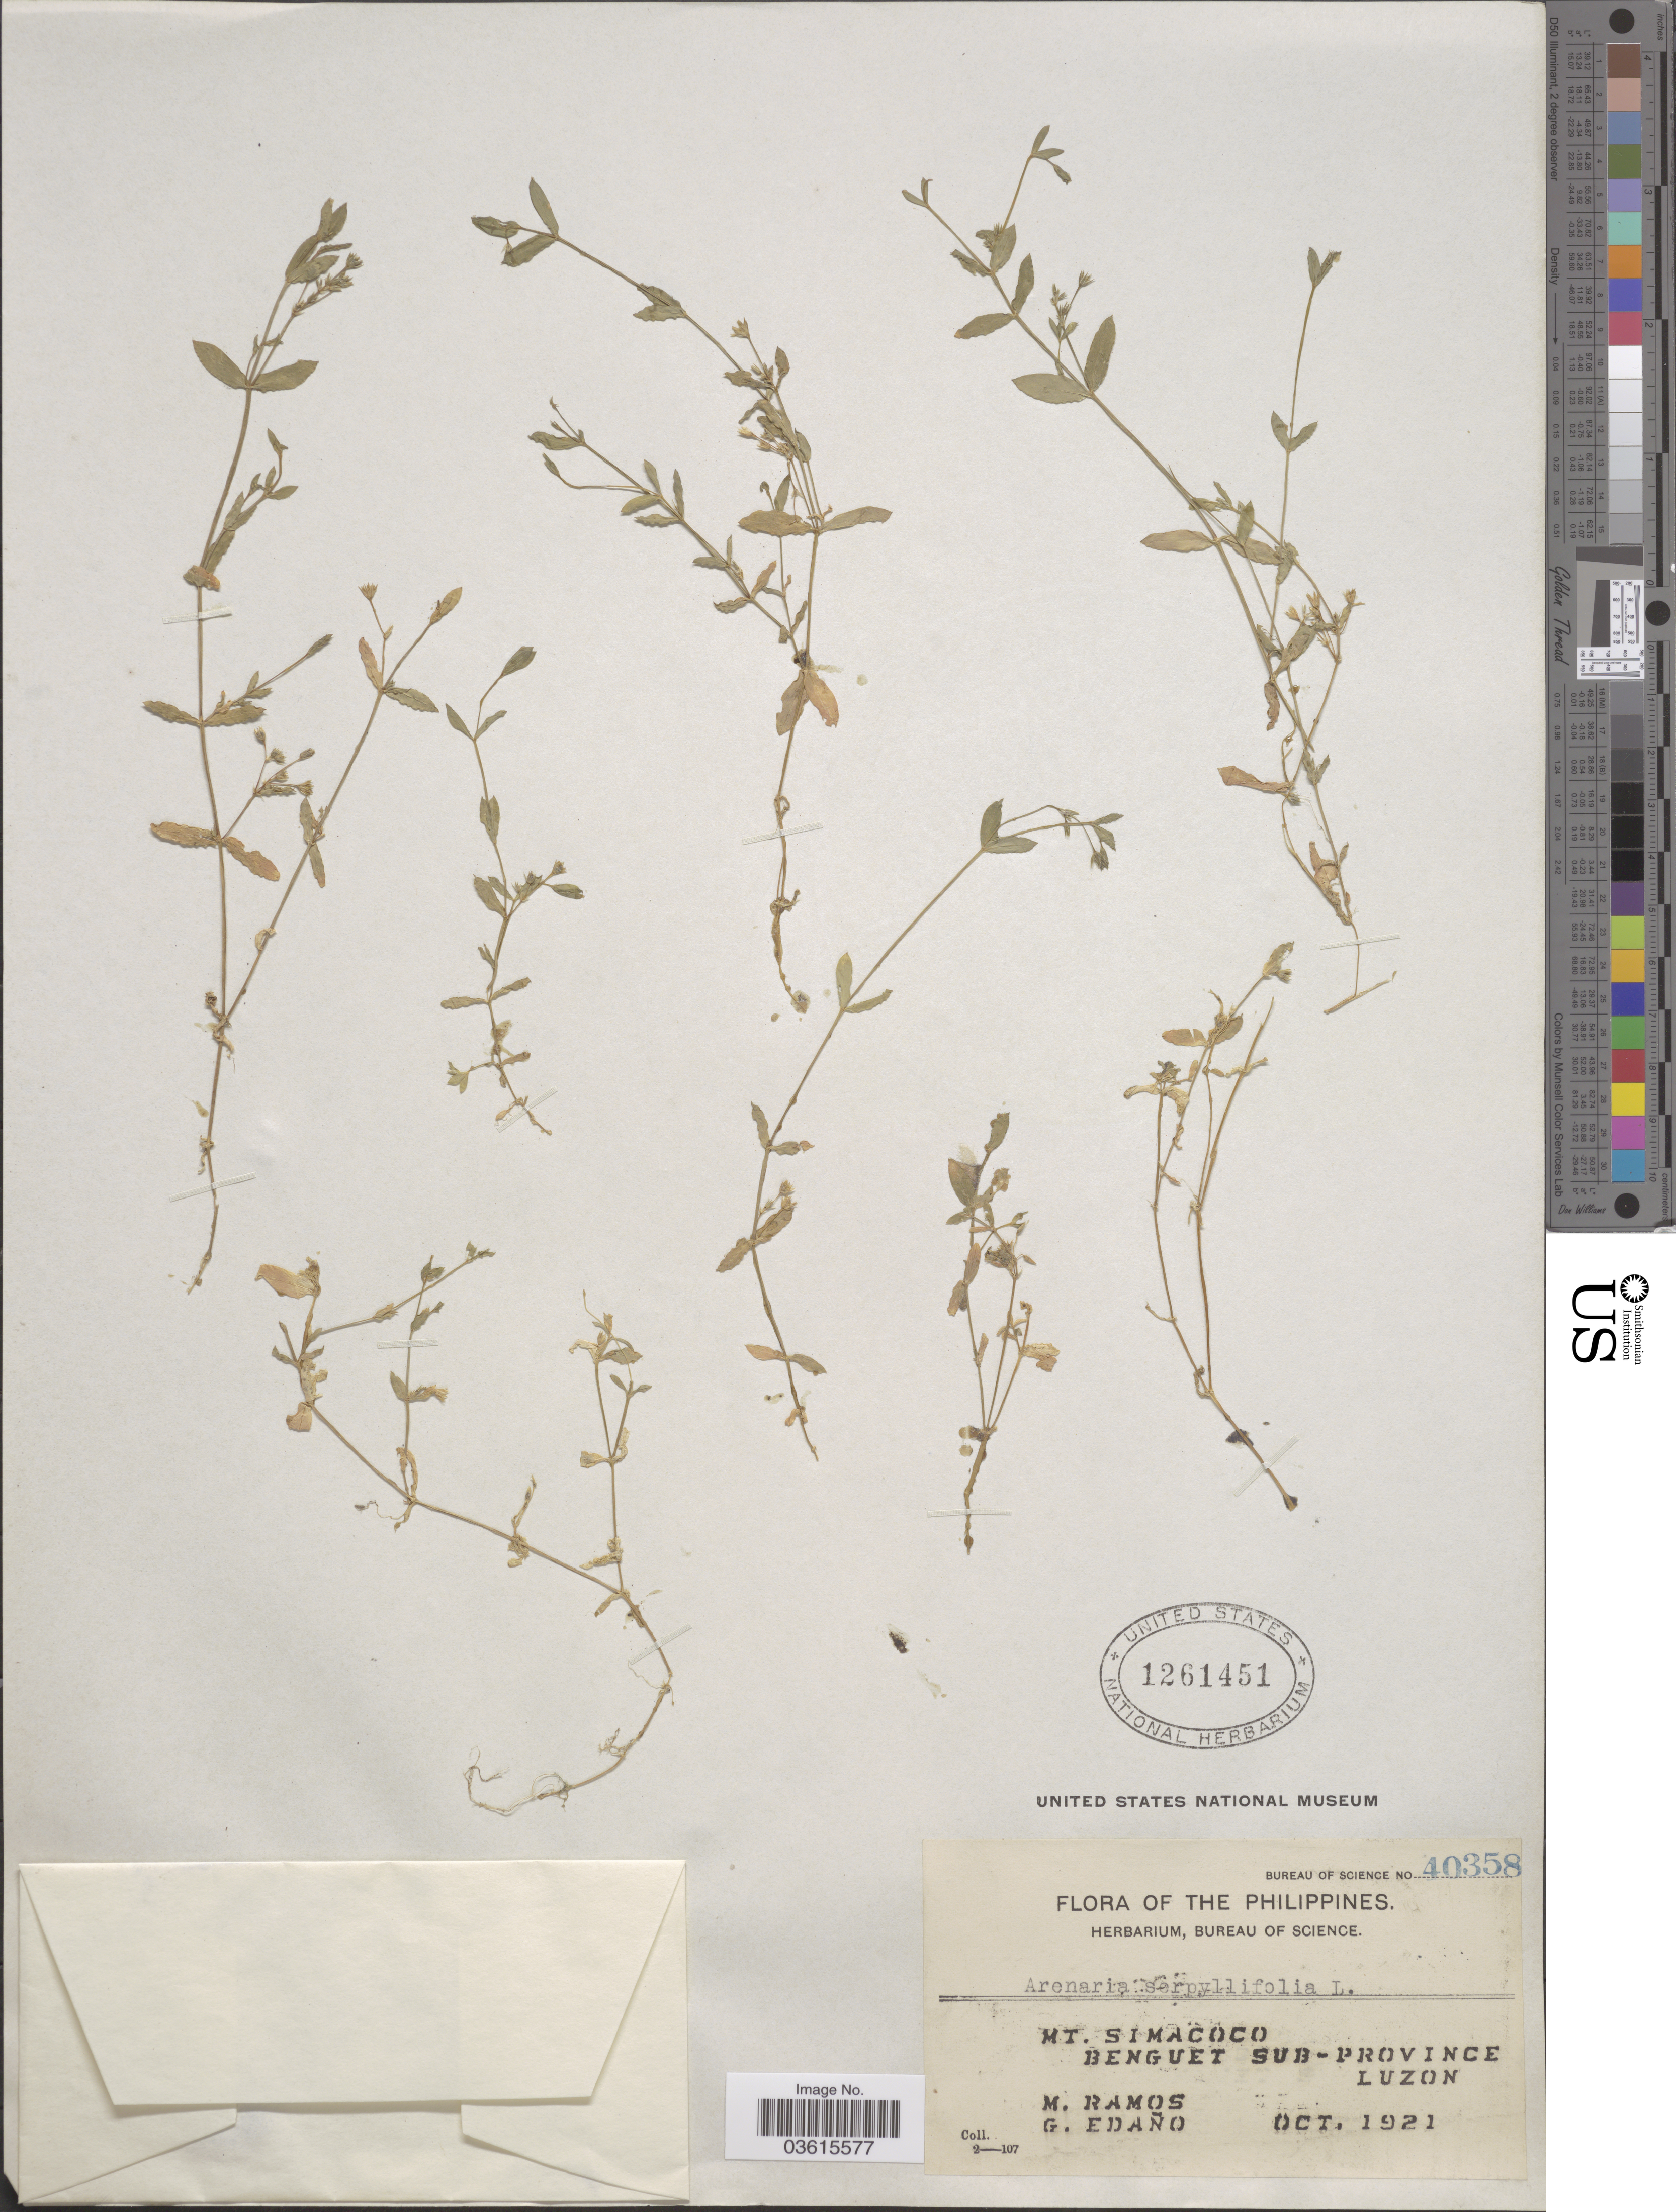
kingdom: Plantae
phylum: Tracheophyta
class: Magnoliopsida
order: Caryophyllales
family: Caryophyllaceae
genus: Arenaria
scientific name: Arenaria serpyllifolia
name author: L.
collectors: M. Ramos & G. Edaño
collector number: Bureau of Science 40358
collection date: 1921-10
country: Philippines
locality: Mt. Simacoco. Benguet Sub-province Luzon.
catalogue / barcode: US 1261451